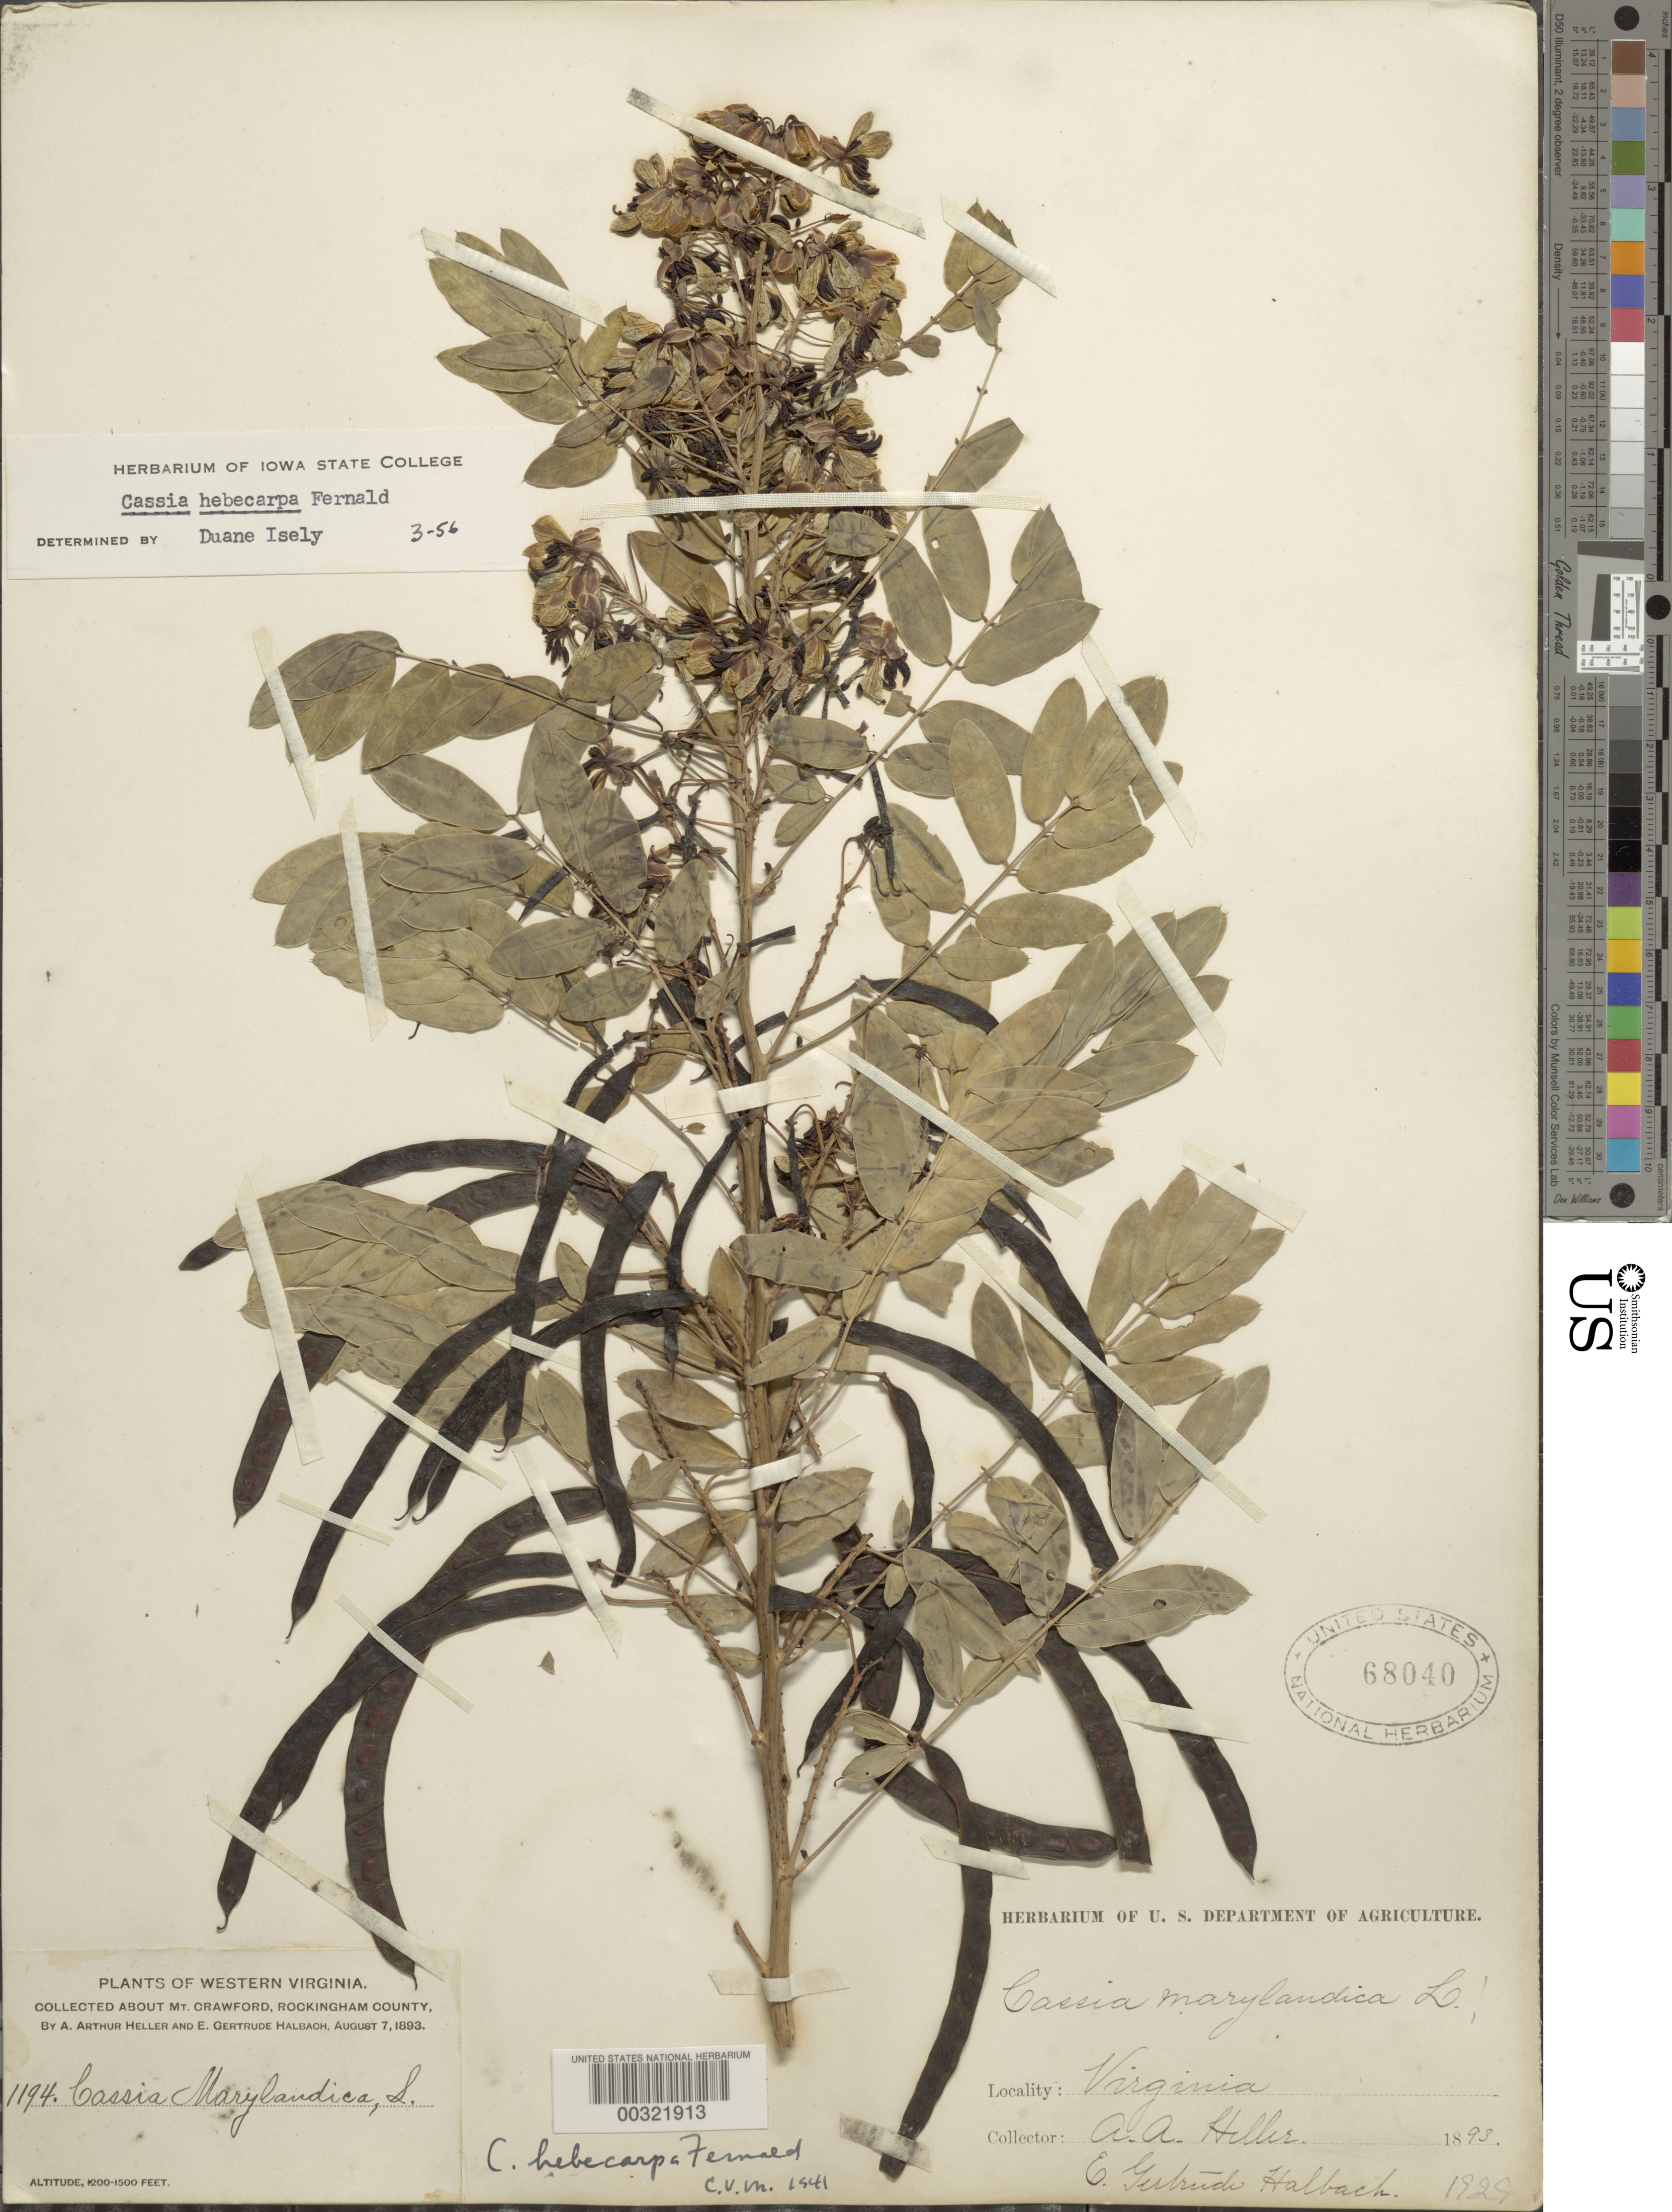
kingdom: Plantae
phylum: Tracheophyta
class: Magnoliopsida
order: Fabales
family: Fabaceae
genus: Senna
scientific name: Senna hebecarpa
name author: (Fernald) H.S. Irwin & Barneby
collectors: A. A. Heller & E. G. Halbach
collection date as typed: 07 Aug 1893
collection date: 1893-08-07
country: United States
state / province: Virginia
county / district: Rockingham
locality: About Mt. Crawford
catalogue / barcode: US 68040